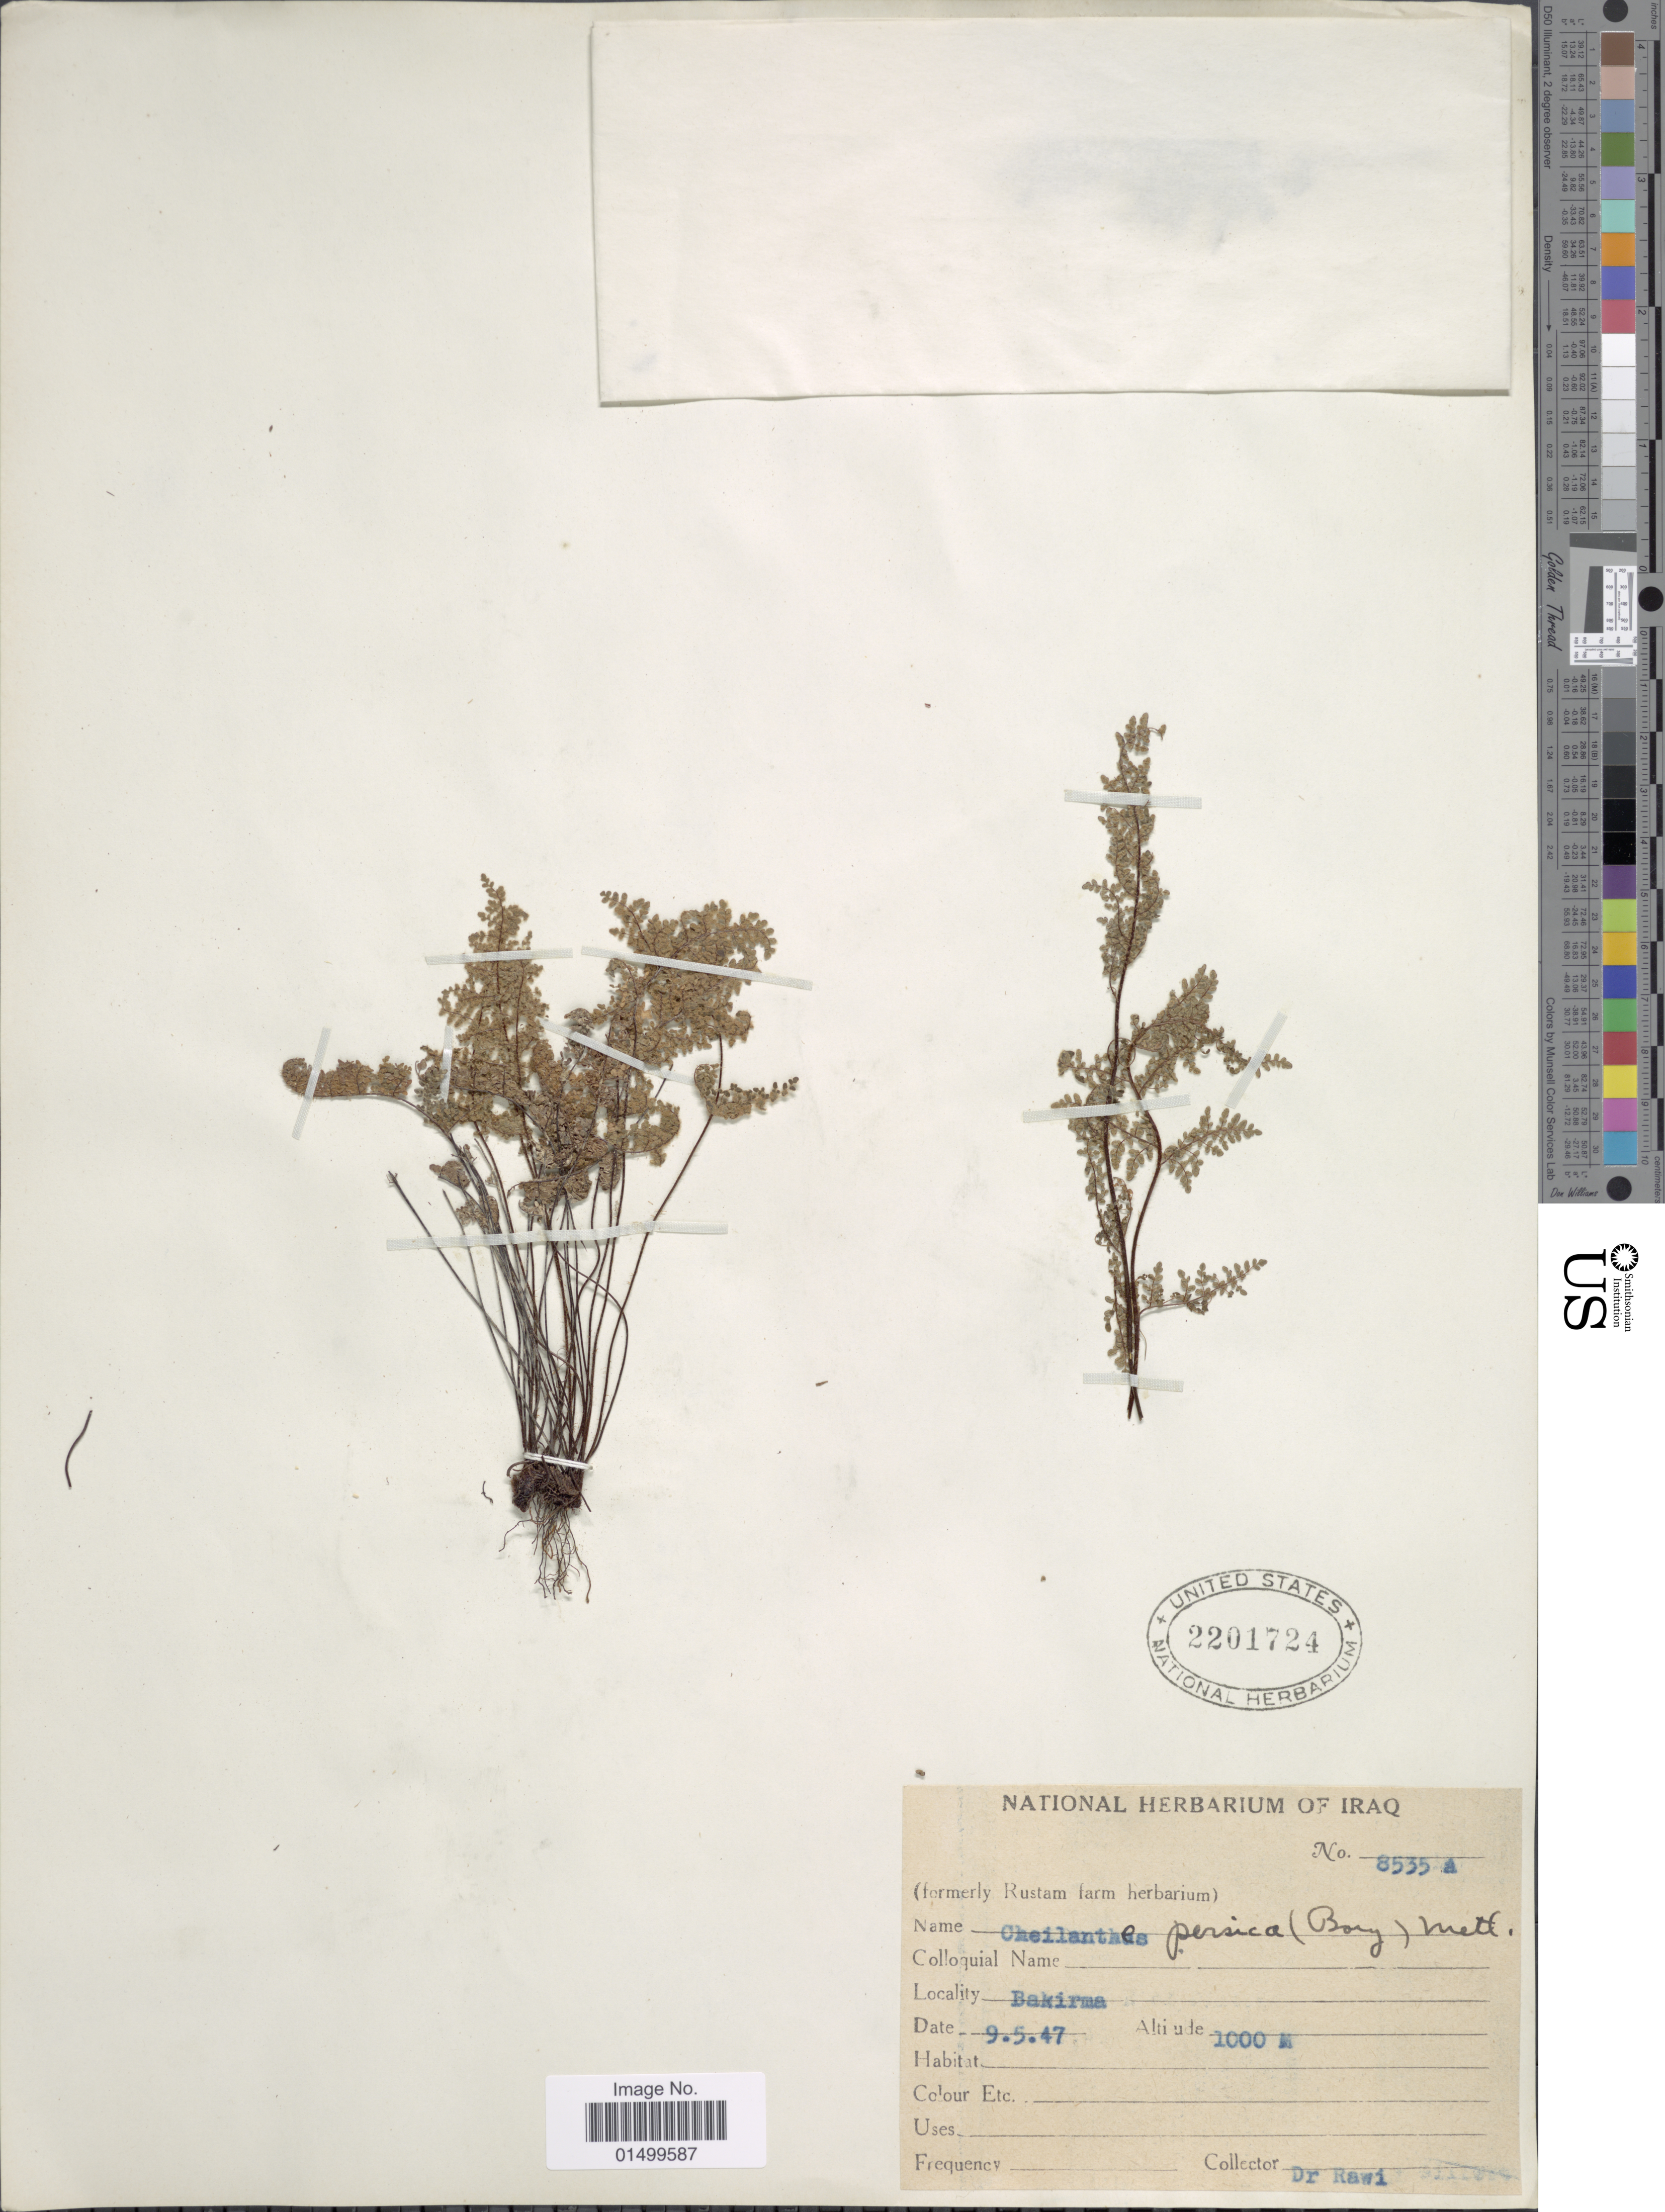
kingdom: Plantae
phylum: Tracheophyta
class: Polypodiopsida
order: Polypodiales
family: Pteridaceae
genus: Cheilanthes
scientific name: Cheilanthes persica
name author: (Bory) Mett. ex Kuhn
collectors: -. Rawi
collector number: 8535A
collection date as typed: Transcribed d/m/y: 9/5/47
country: Iraq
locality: Bakirma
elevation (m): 1000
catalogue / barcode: US 2201724